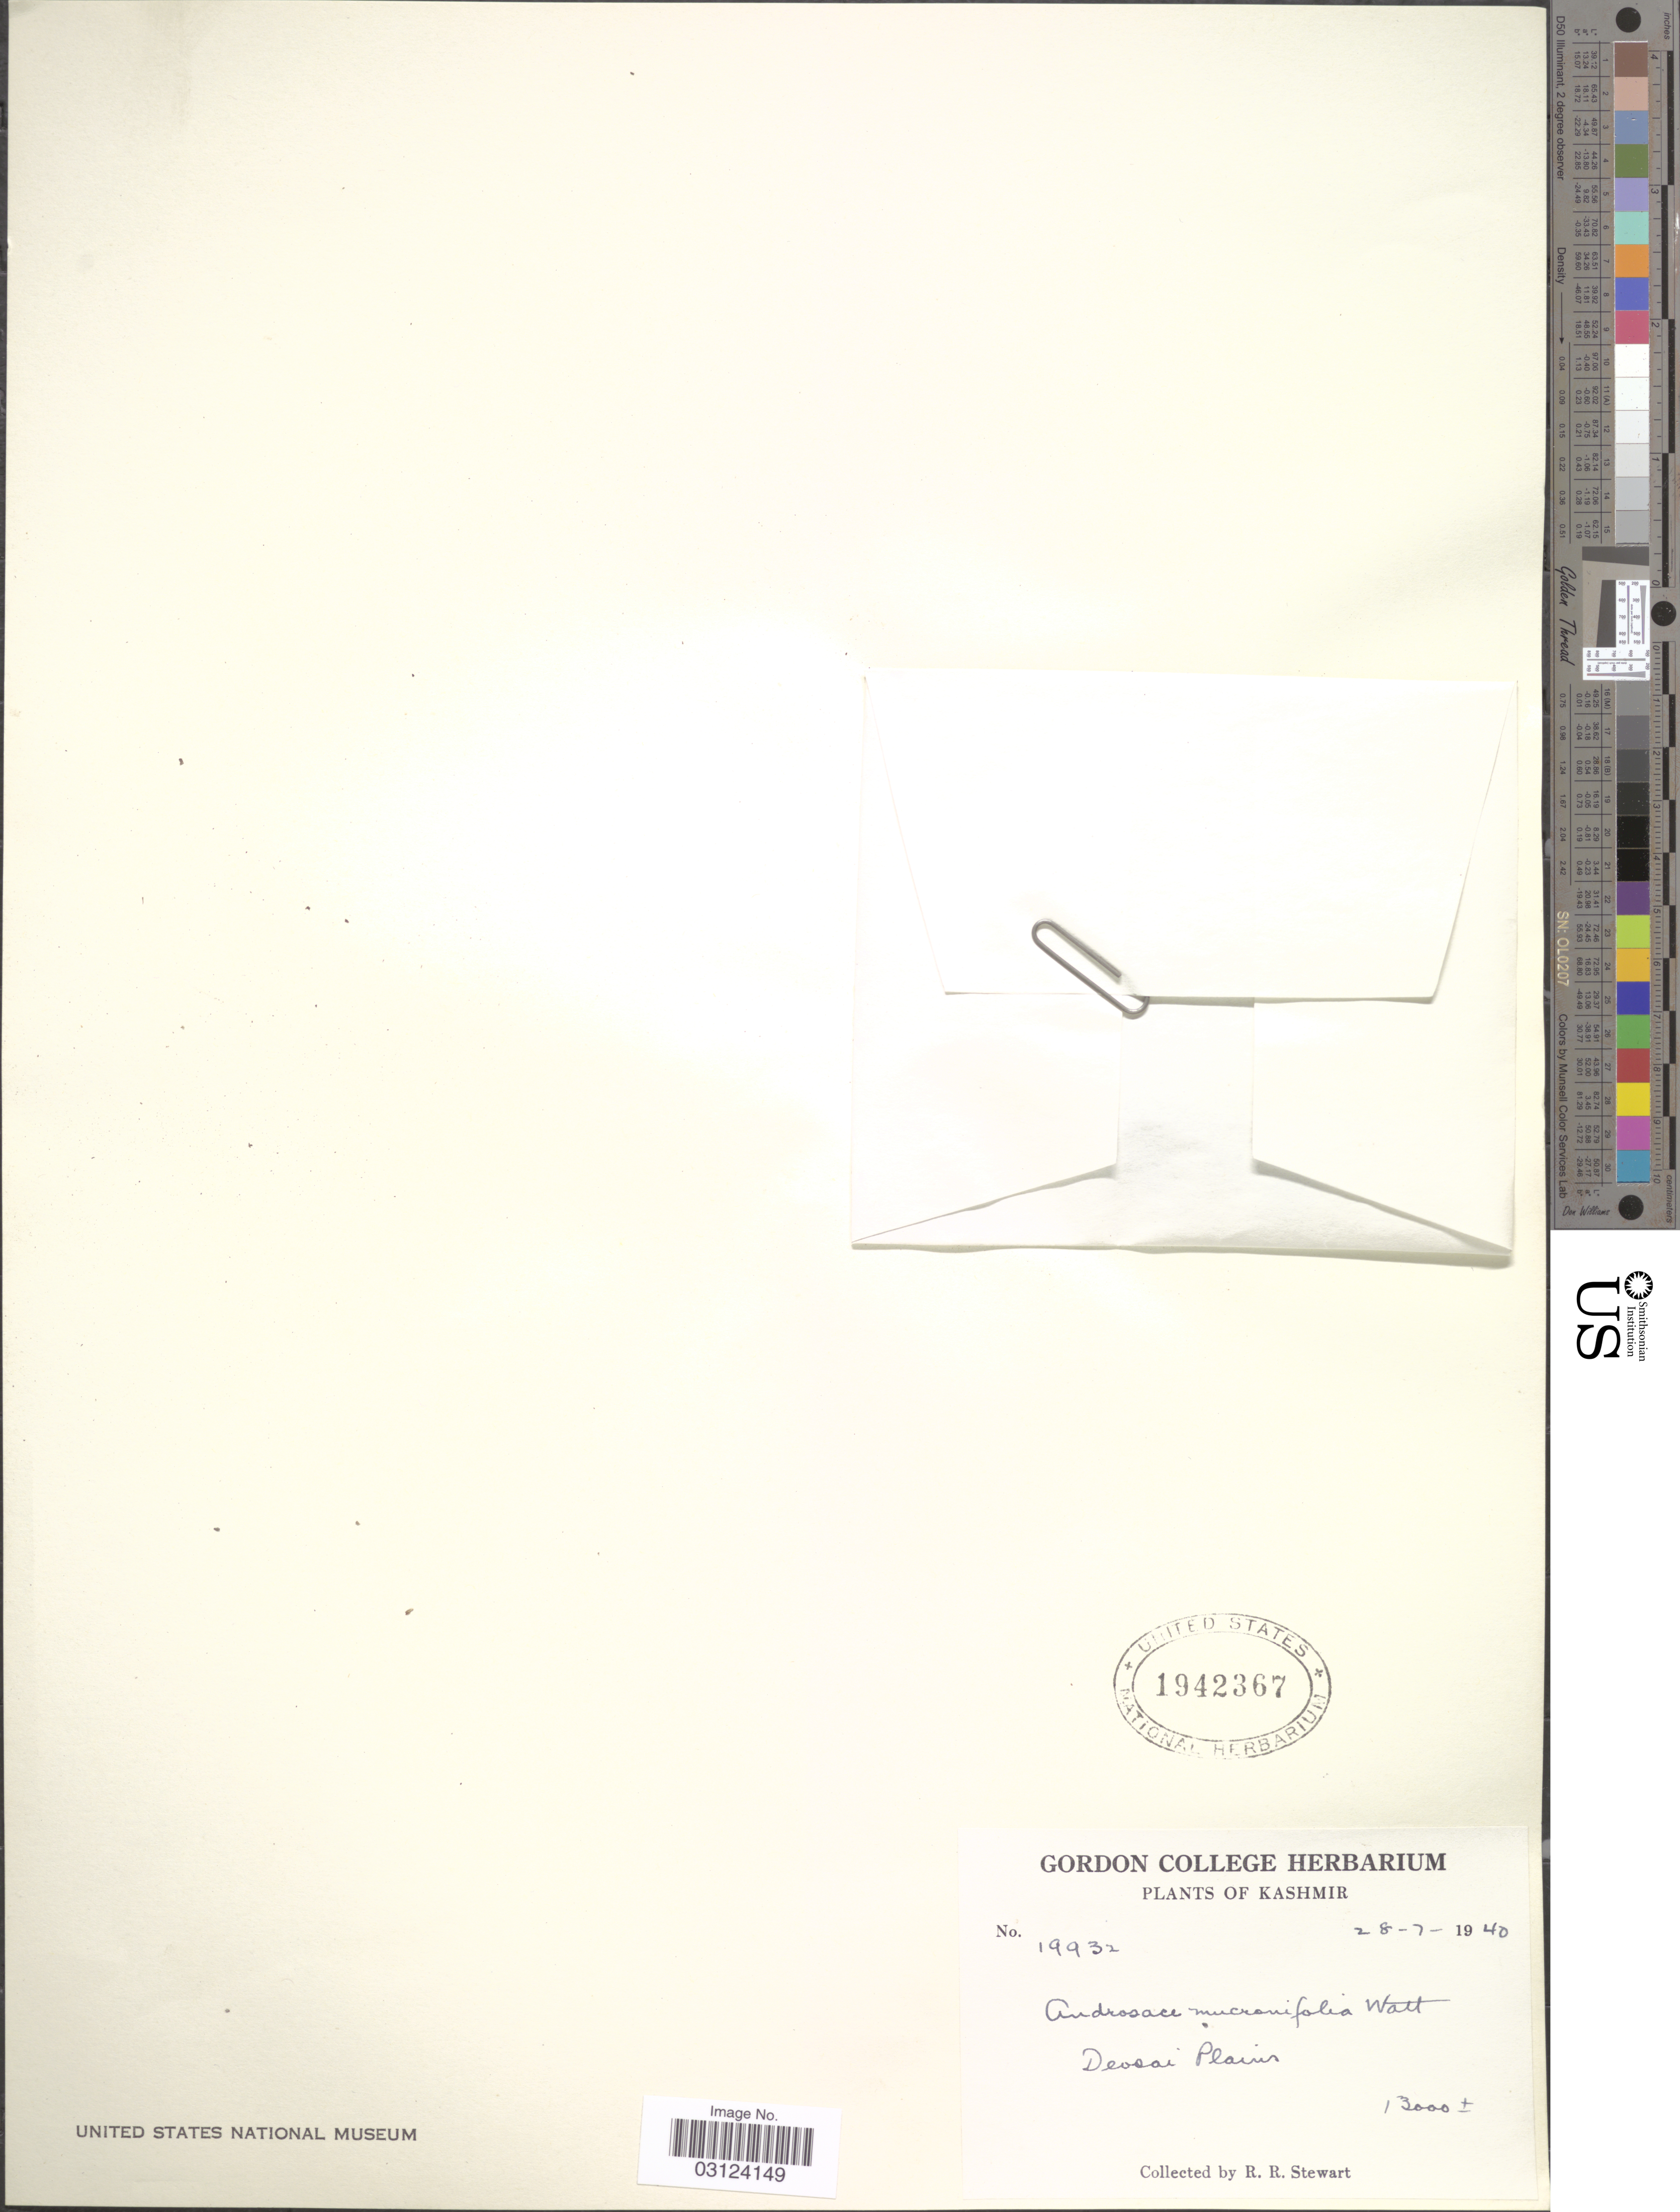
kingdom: Plantae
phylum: Tracheophyta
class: Magnoliopsida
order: Ericales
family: Primulaceae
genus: Androsace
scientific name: Androsace mucronifolia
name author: Watt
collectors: R. Stewart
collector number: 19932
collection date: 1940-07-28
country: India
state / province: Jammu and Kashmir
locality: Kashmir, Deosai Plains.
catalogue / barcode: US 1942367